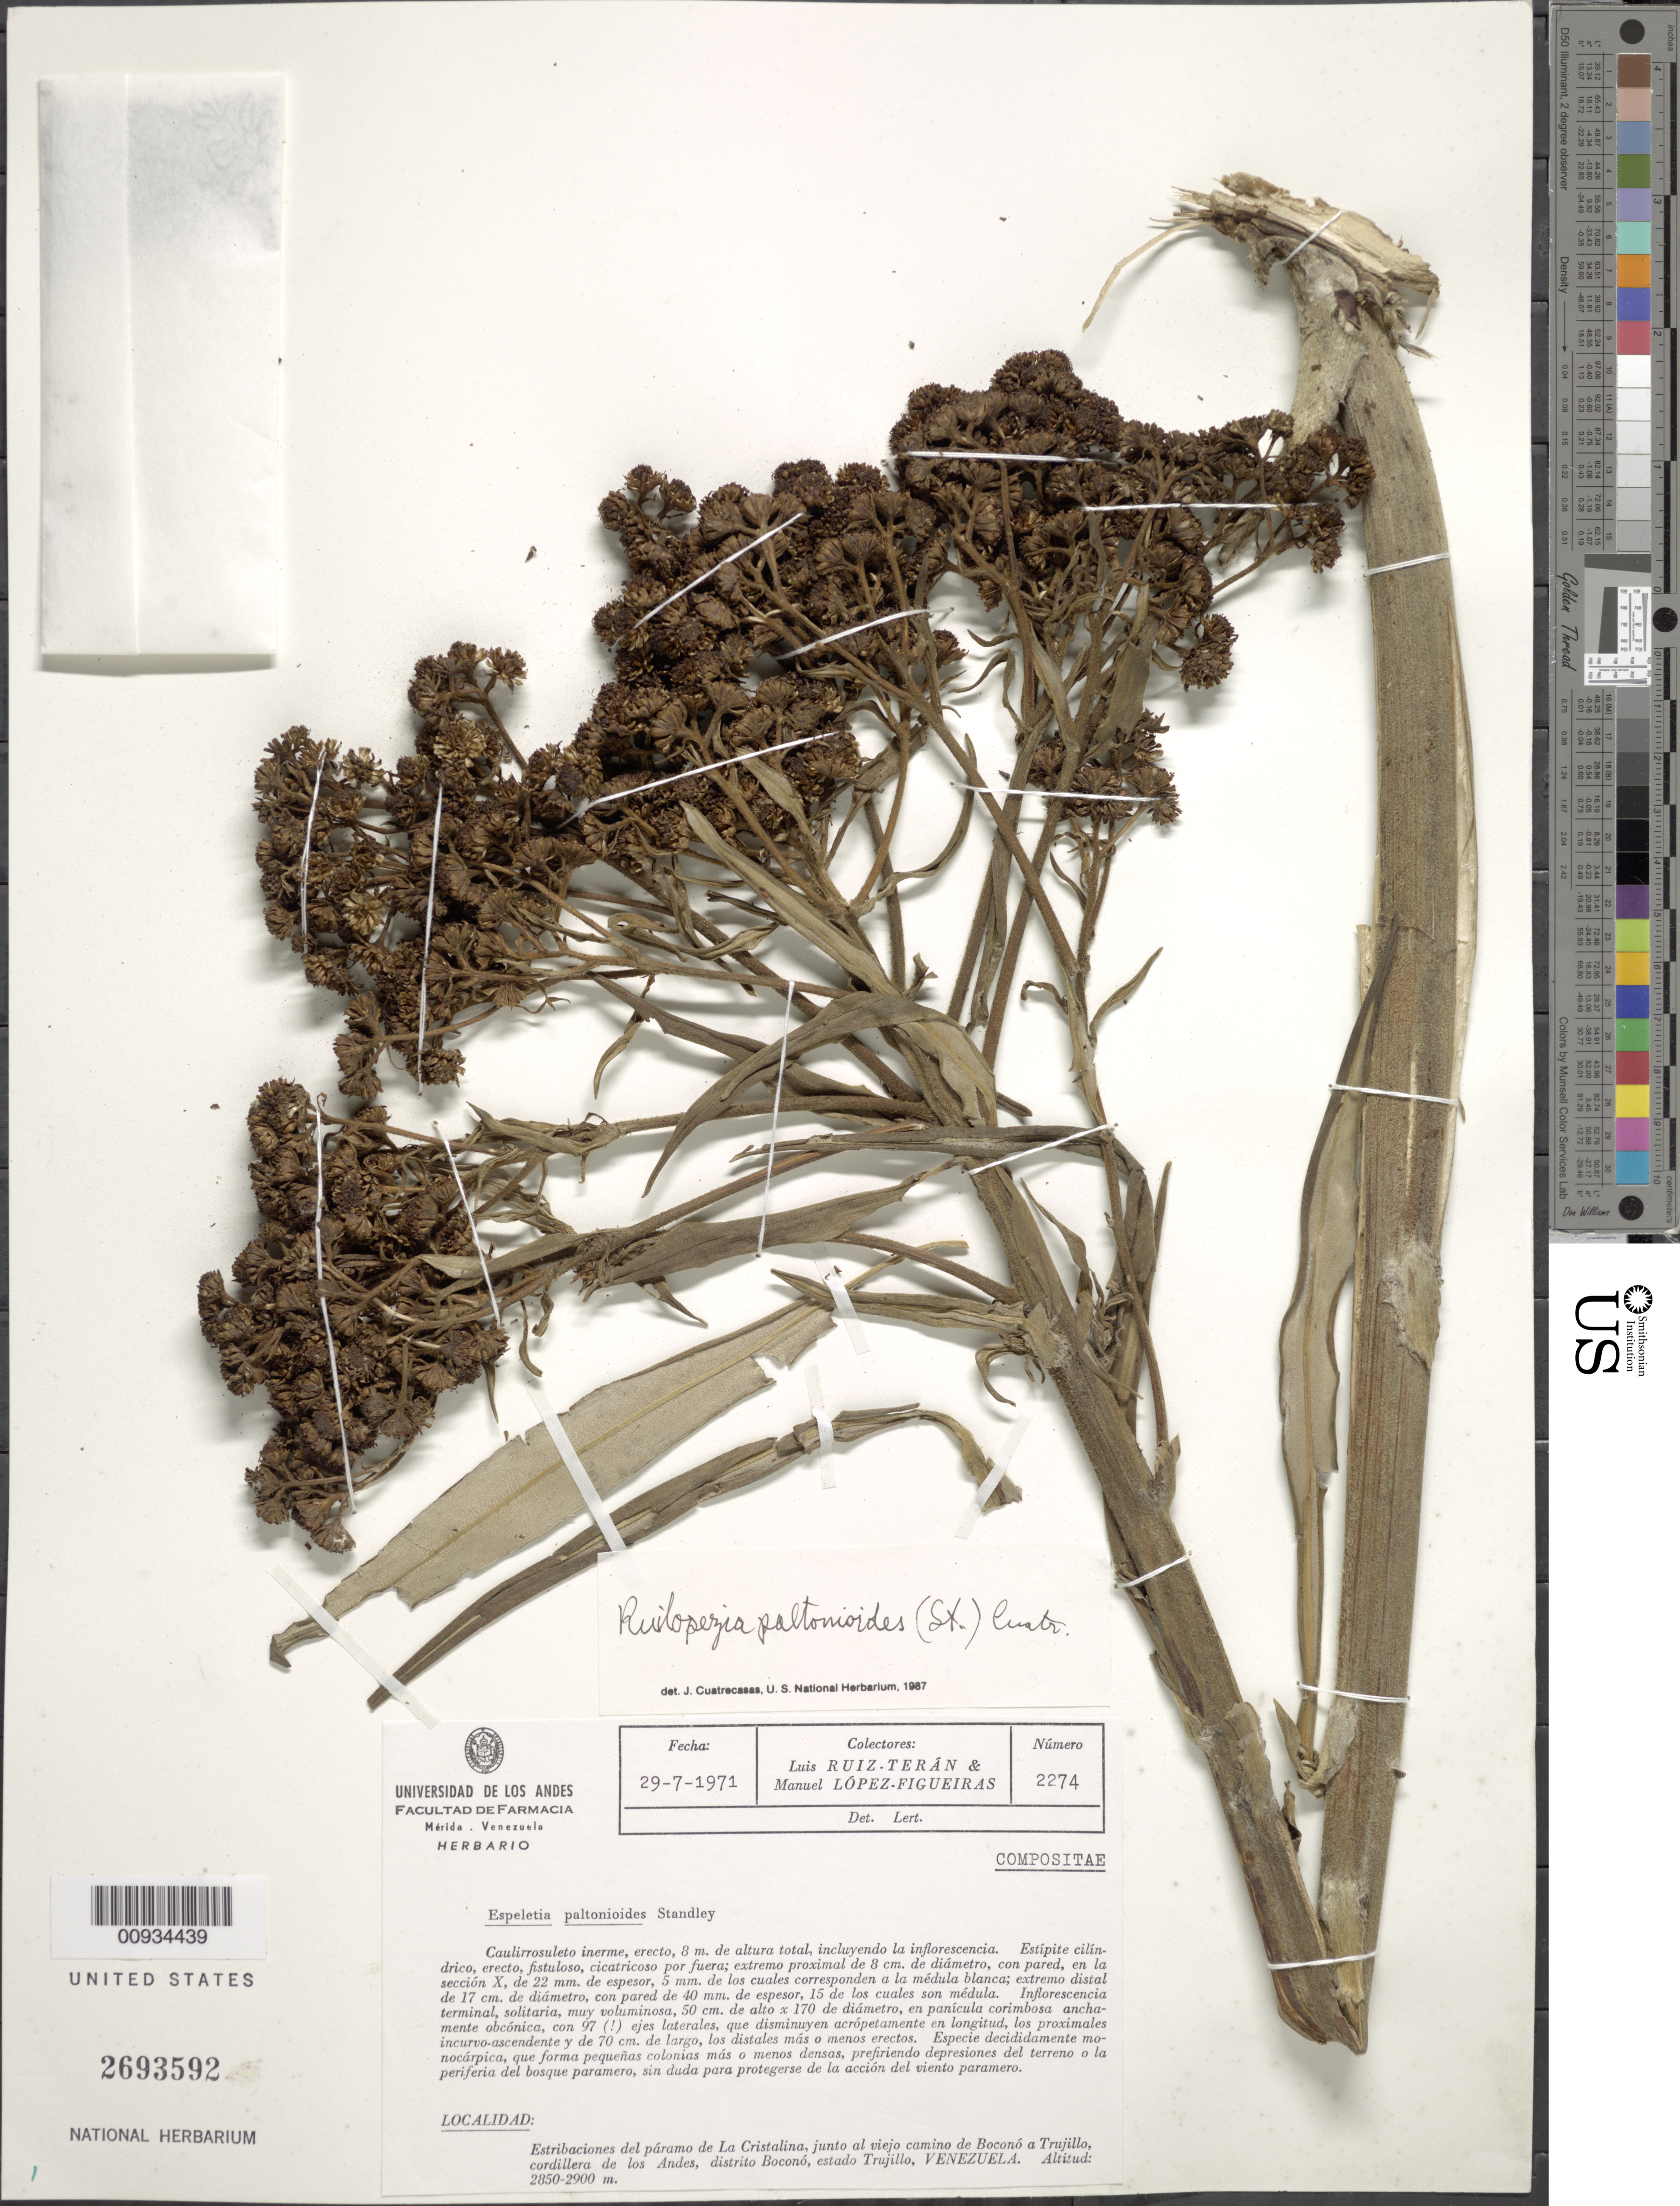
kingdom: Plantae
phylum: Tracheophyta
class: Magnoliopsida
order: Asterales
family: Asteraceae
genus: Ruilopezia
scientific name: Ruilopezia paltonioides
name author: (Standl.) Cuatrec.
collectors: L. E. Ruíz-Terán & M. López Figueiras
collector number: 2274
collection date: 1971-07-29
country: Venezuela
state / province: Trujillo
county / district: Boconó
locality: Estribaciones del Páramo de La Cristalina, junto al viejo camino de boconó a Trujillo, Cordillera de los Andes.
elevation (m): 2850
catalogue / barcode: US 2693592